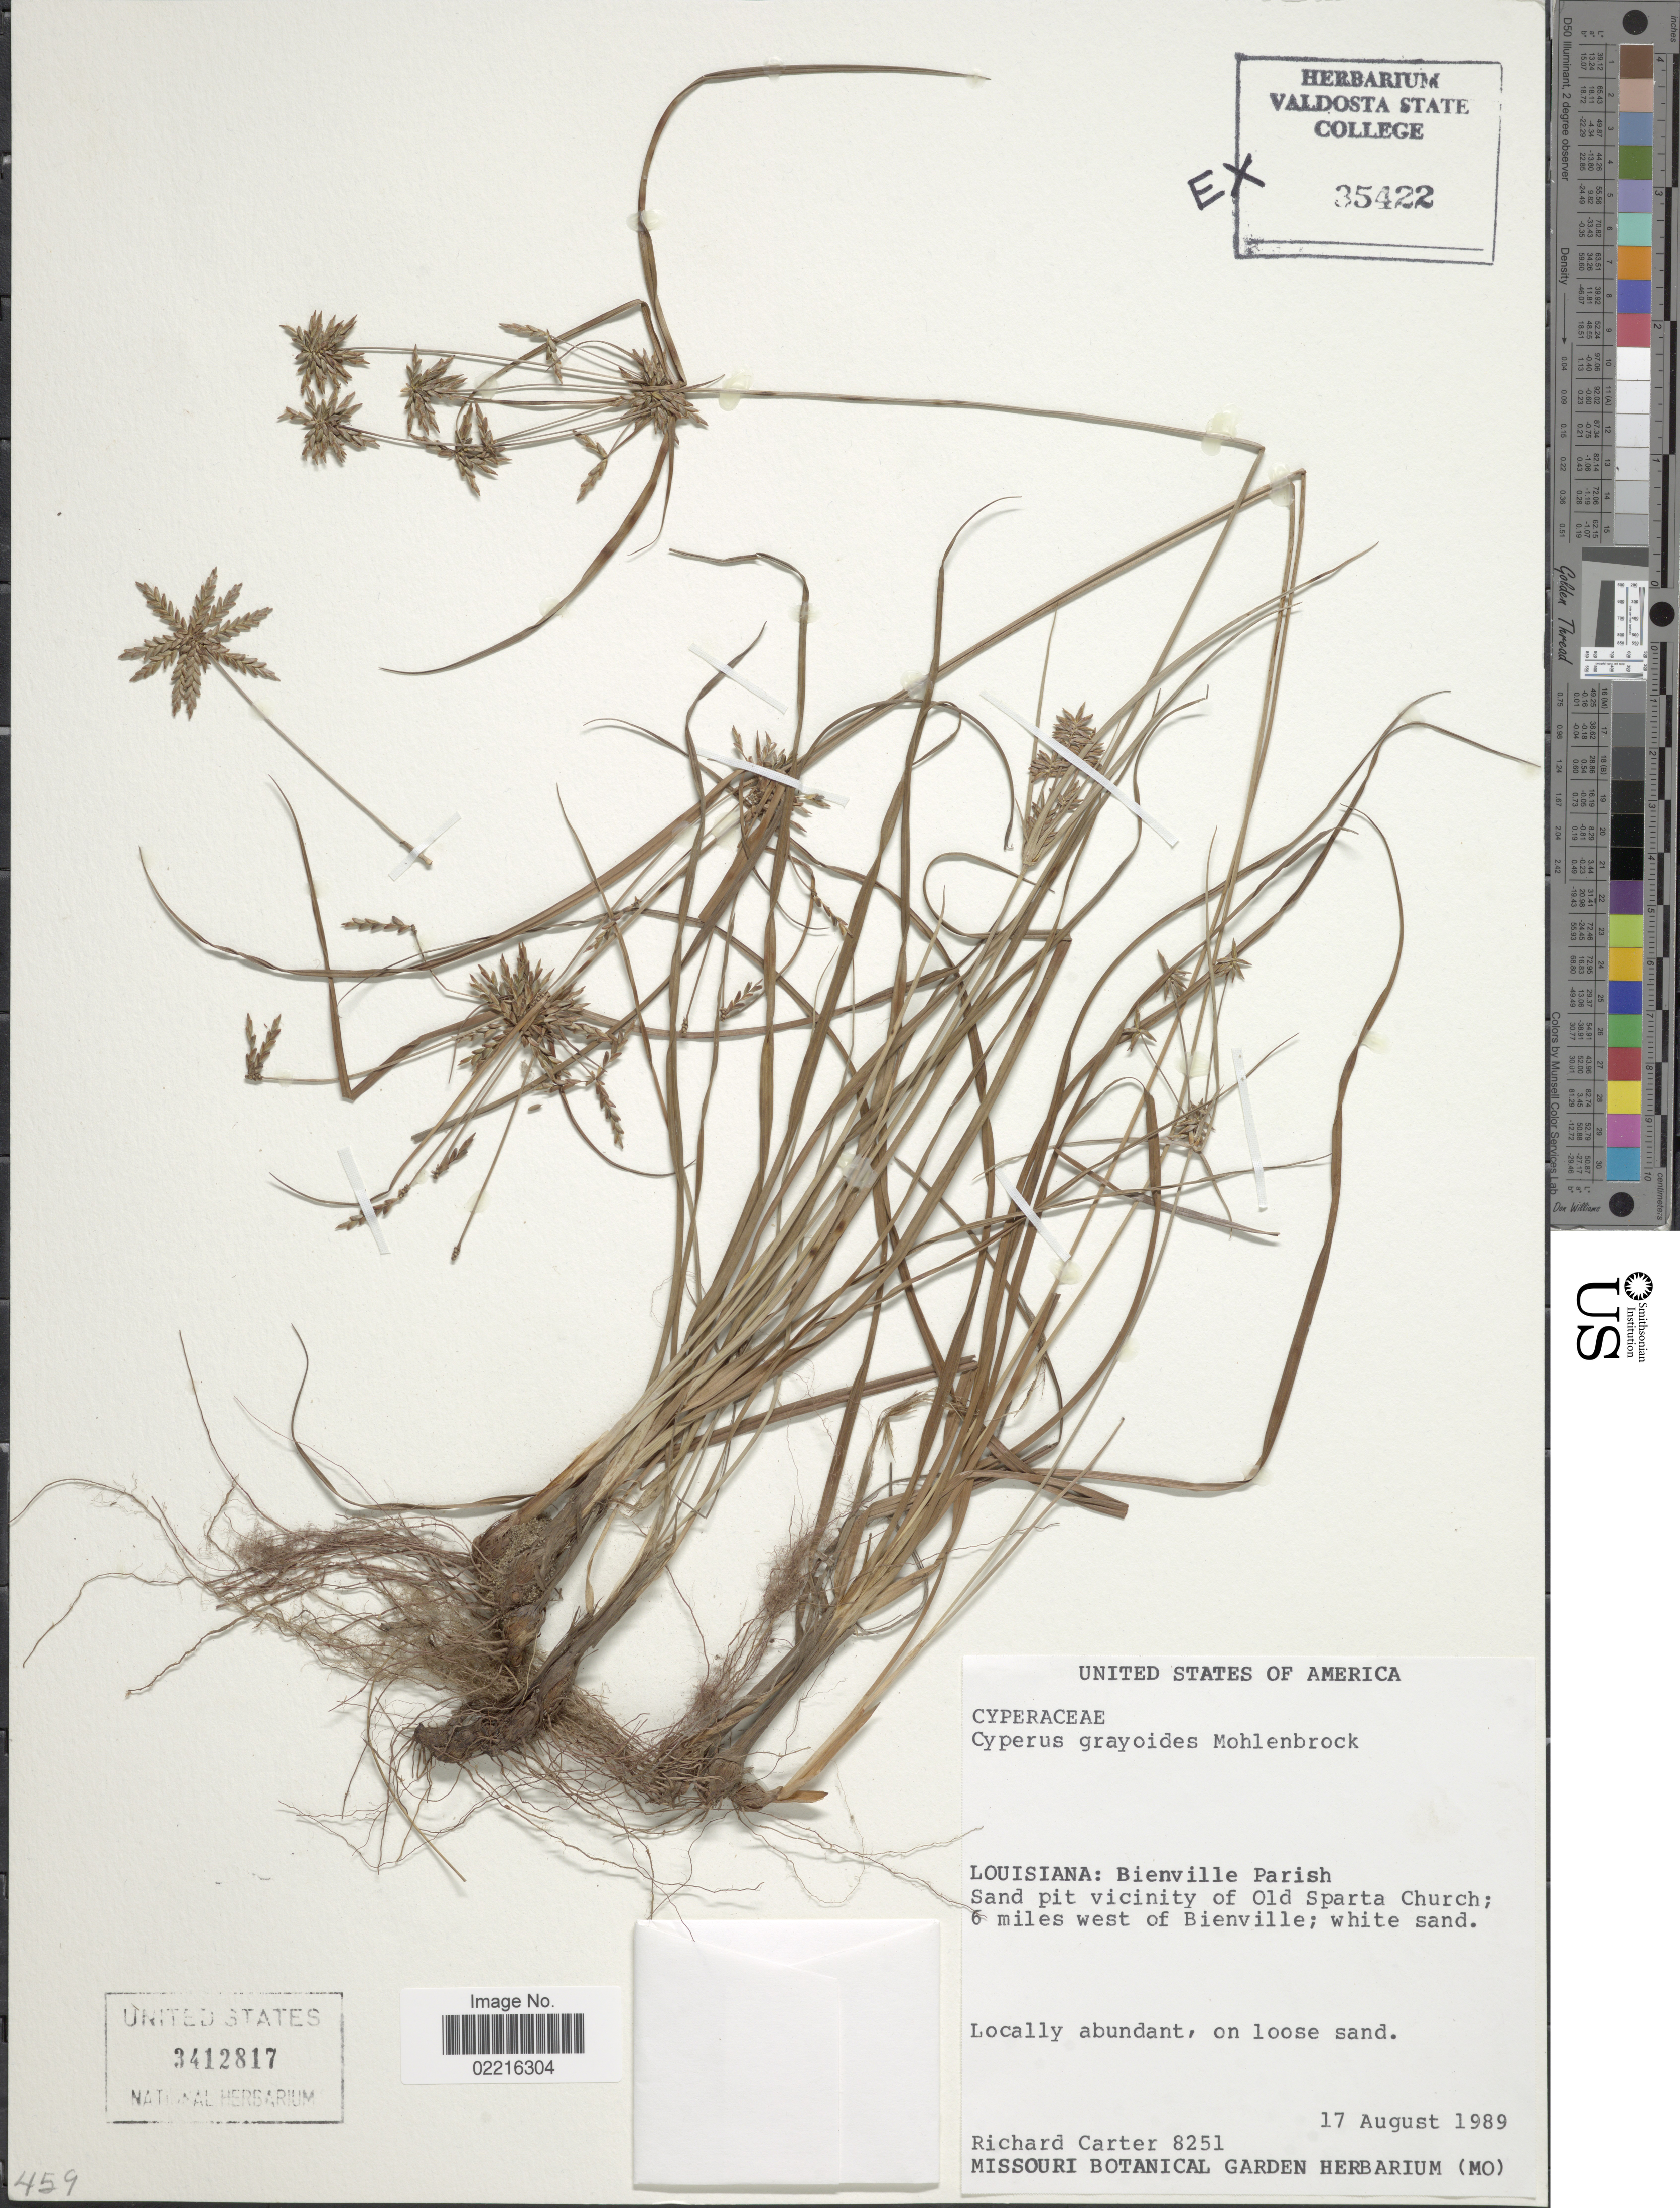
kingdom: Plantae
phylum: Tracheophyta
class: Liliopsida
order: Poales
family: Cyperaceae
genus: Cyperus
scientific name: Cyperus grayioides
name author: Mohlenbr.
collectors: R. Carter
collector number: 8251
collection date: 1989-08-17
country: United States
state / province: Louisiana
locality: Bienville Parish, sand pit Vicinity of Old Sparta Church, 6 miles west of Bienville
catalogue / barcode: US 3412817